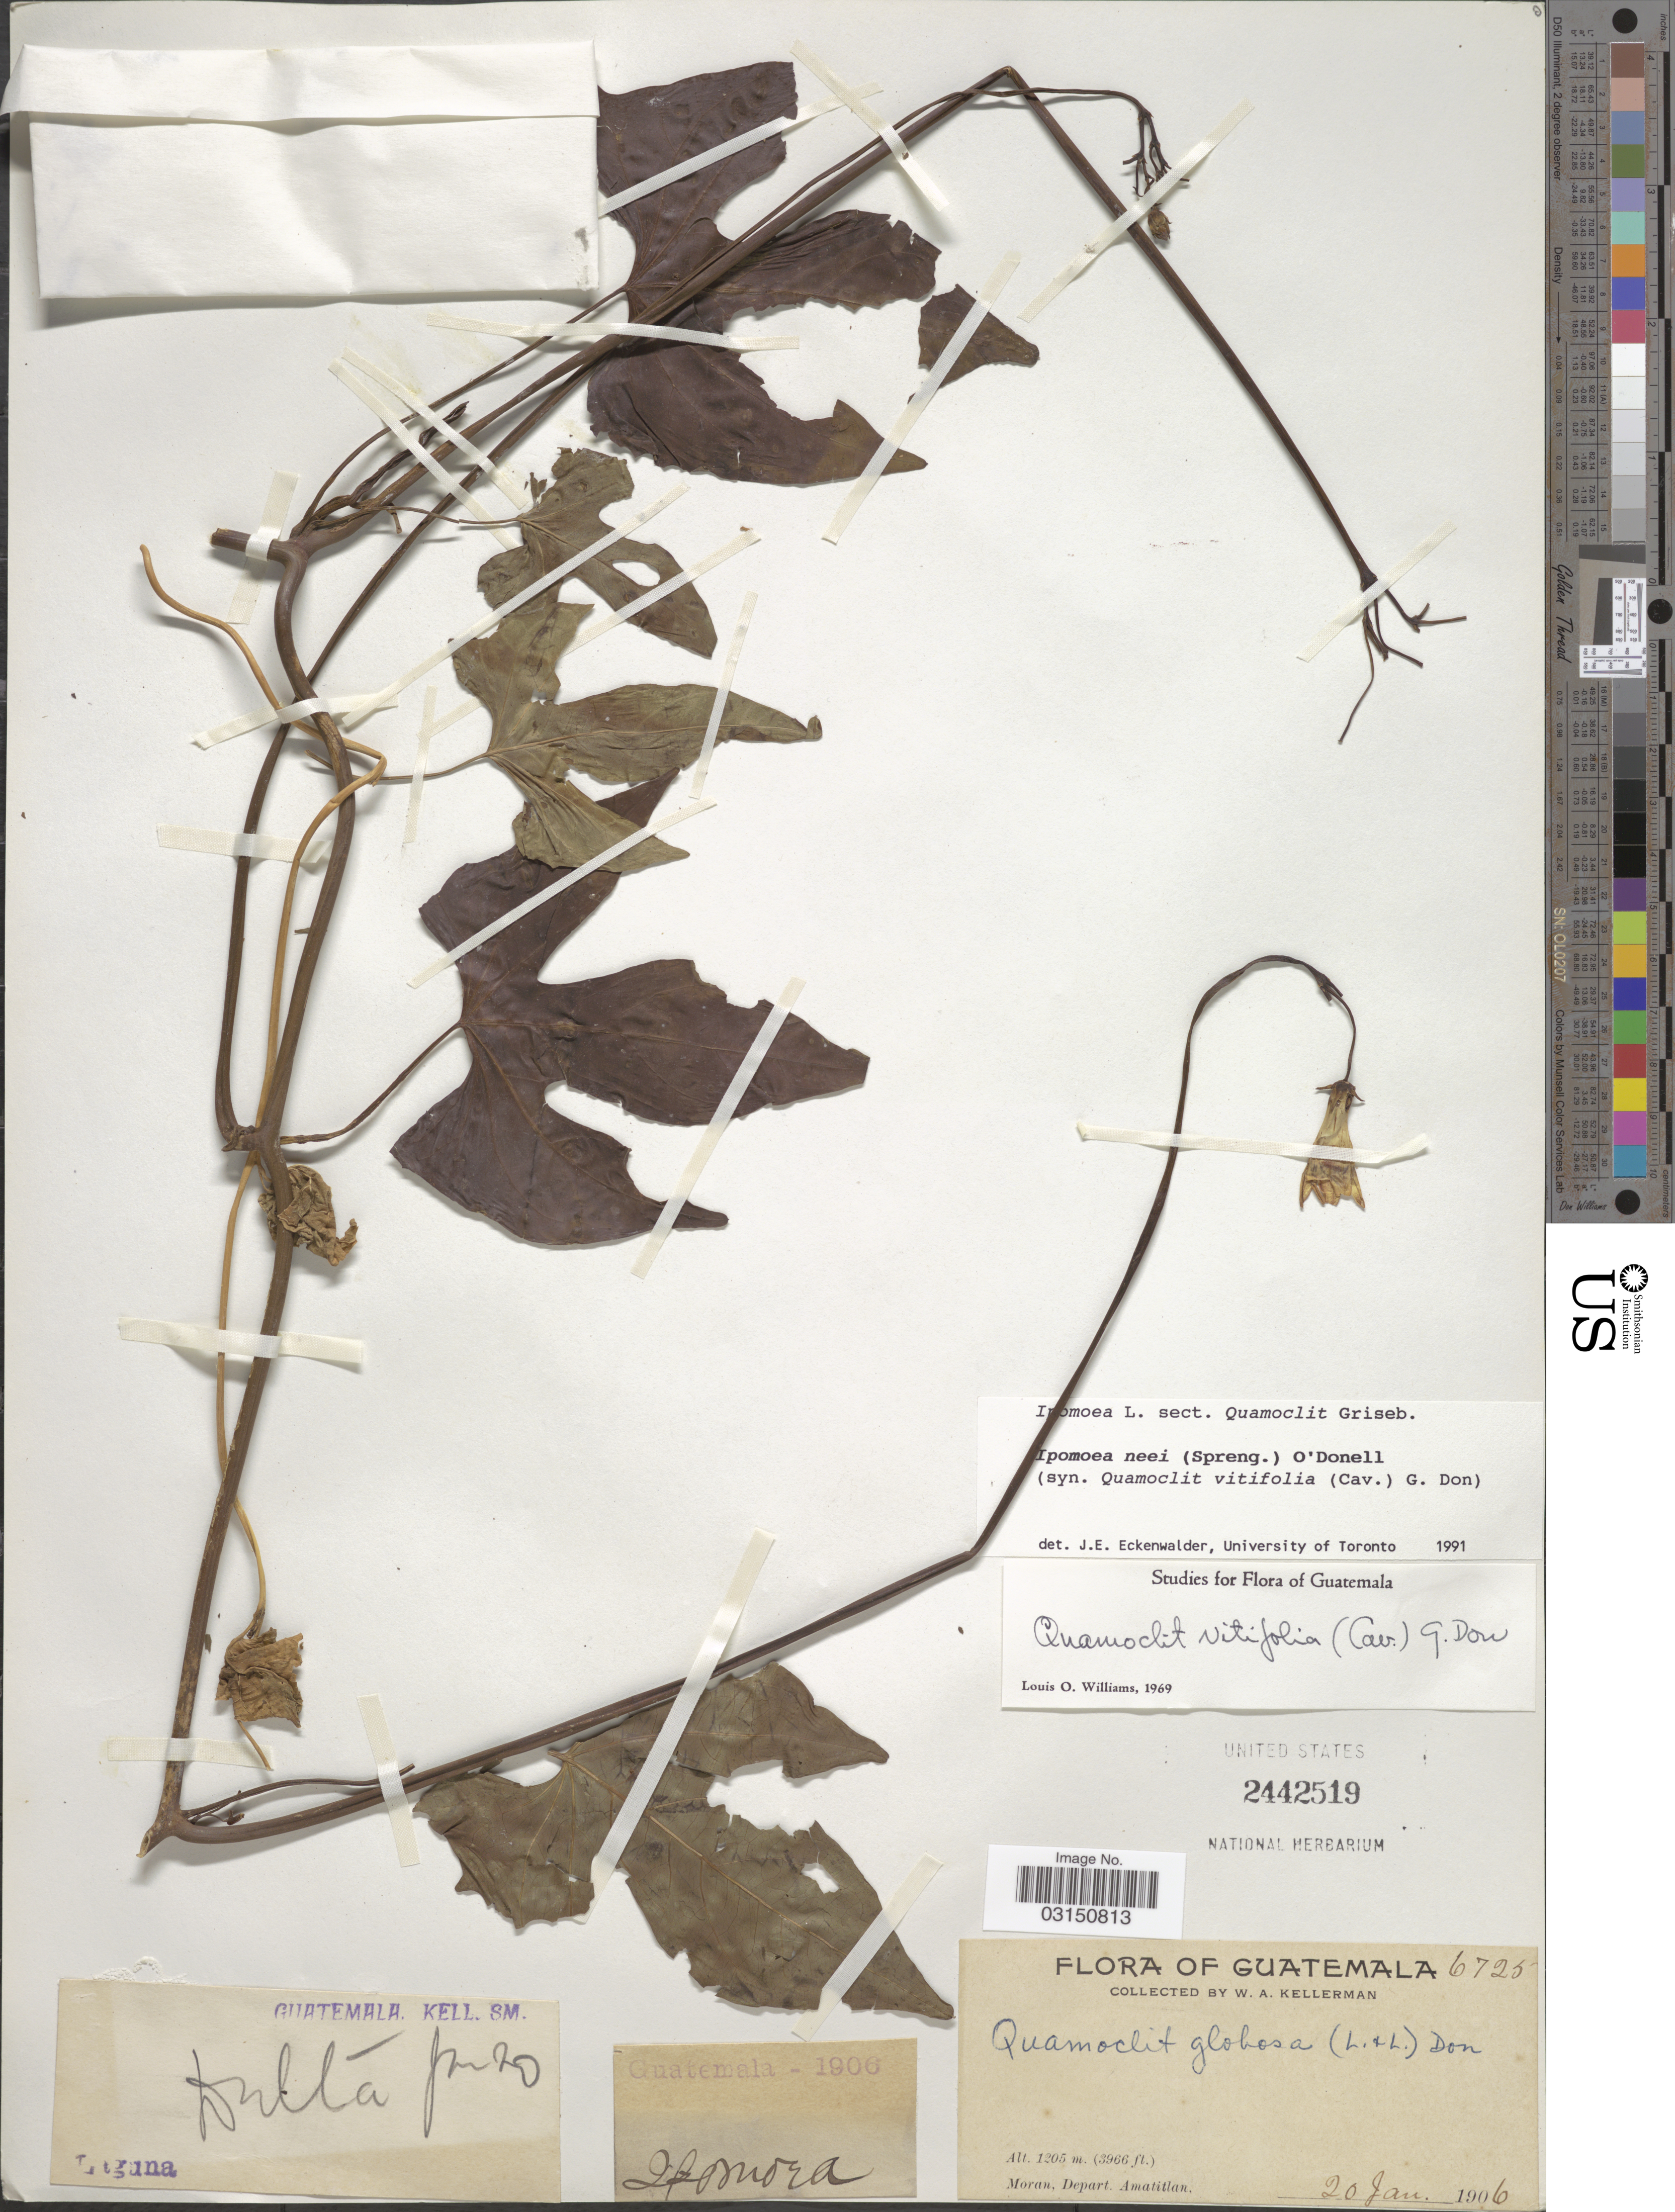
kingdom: Plantae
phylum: Tracheophyta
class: Magnoliopsida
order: Solanales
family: Convolvulaceae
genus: Ipomoea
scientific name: Ipomoea neei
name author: (Spreng.) O'Donell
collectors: W. Kellerman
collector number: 6725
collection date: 1906-01-20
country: Guatemala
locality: Moran, Depart. Amatitlan. Delta. Laguna [unsure placement]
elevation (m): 1205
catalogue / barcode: US 2442519